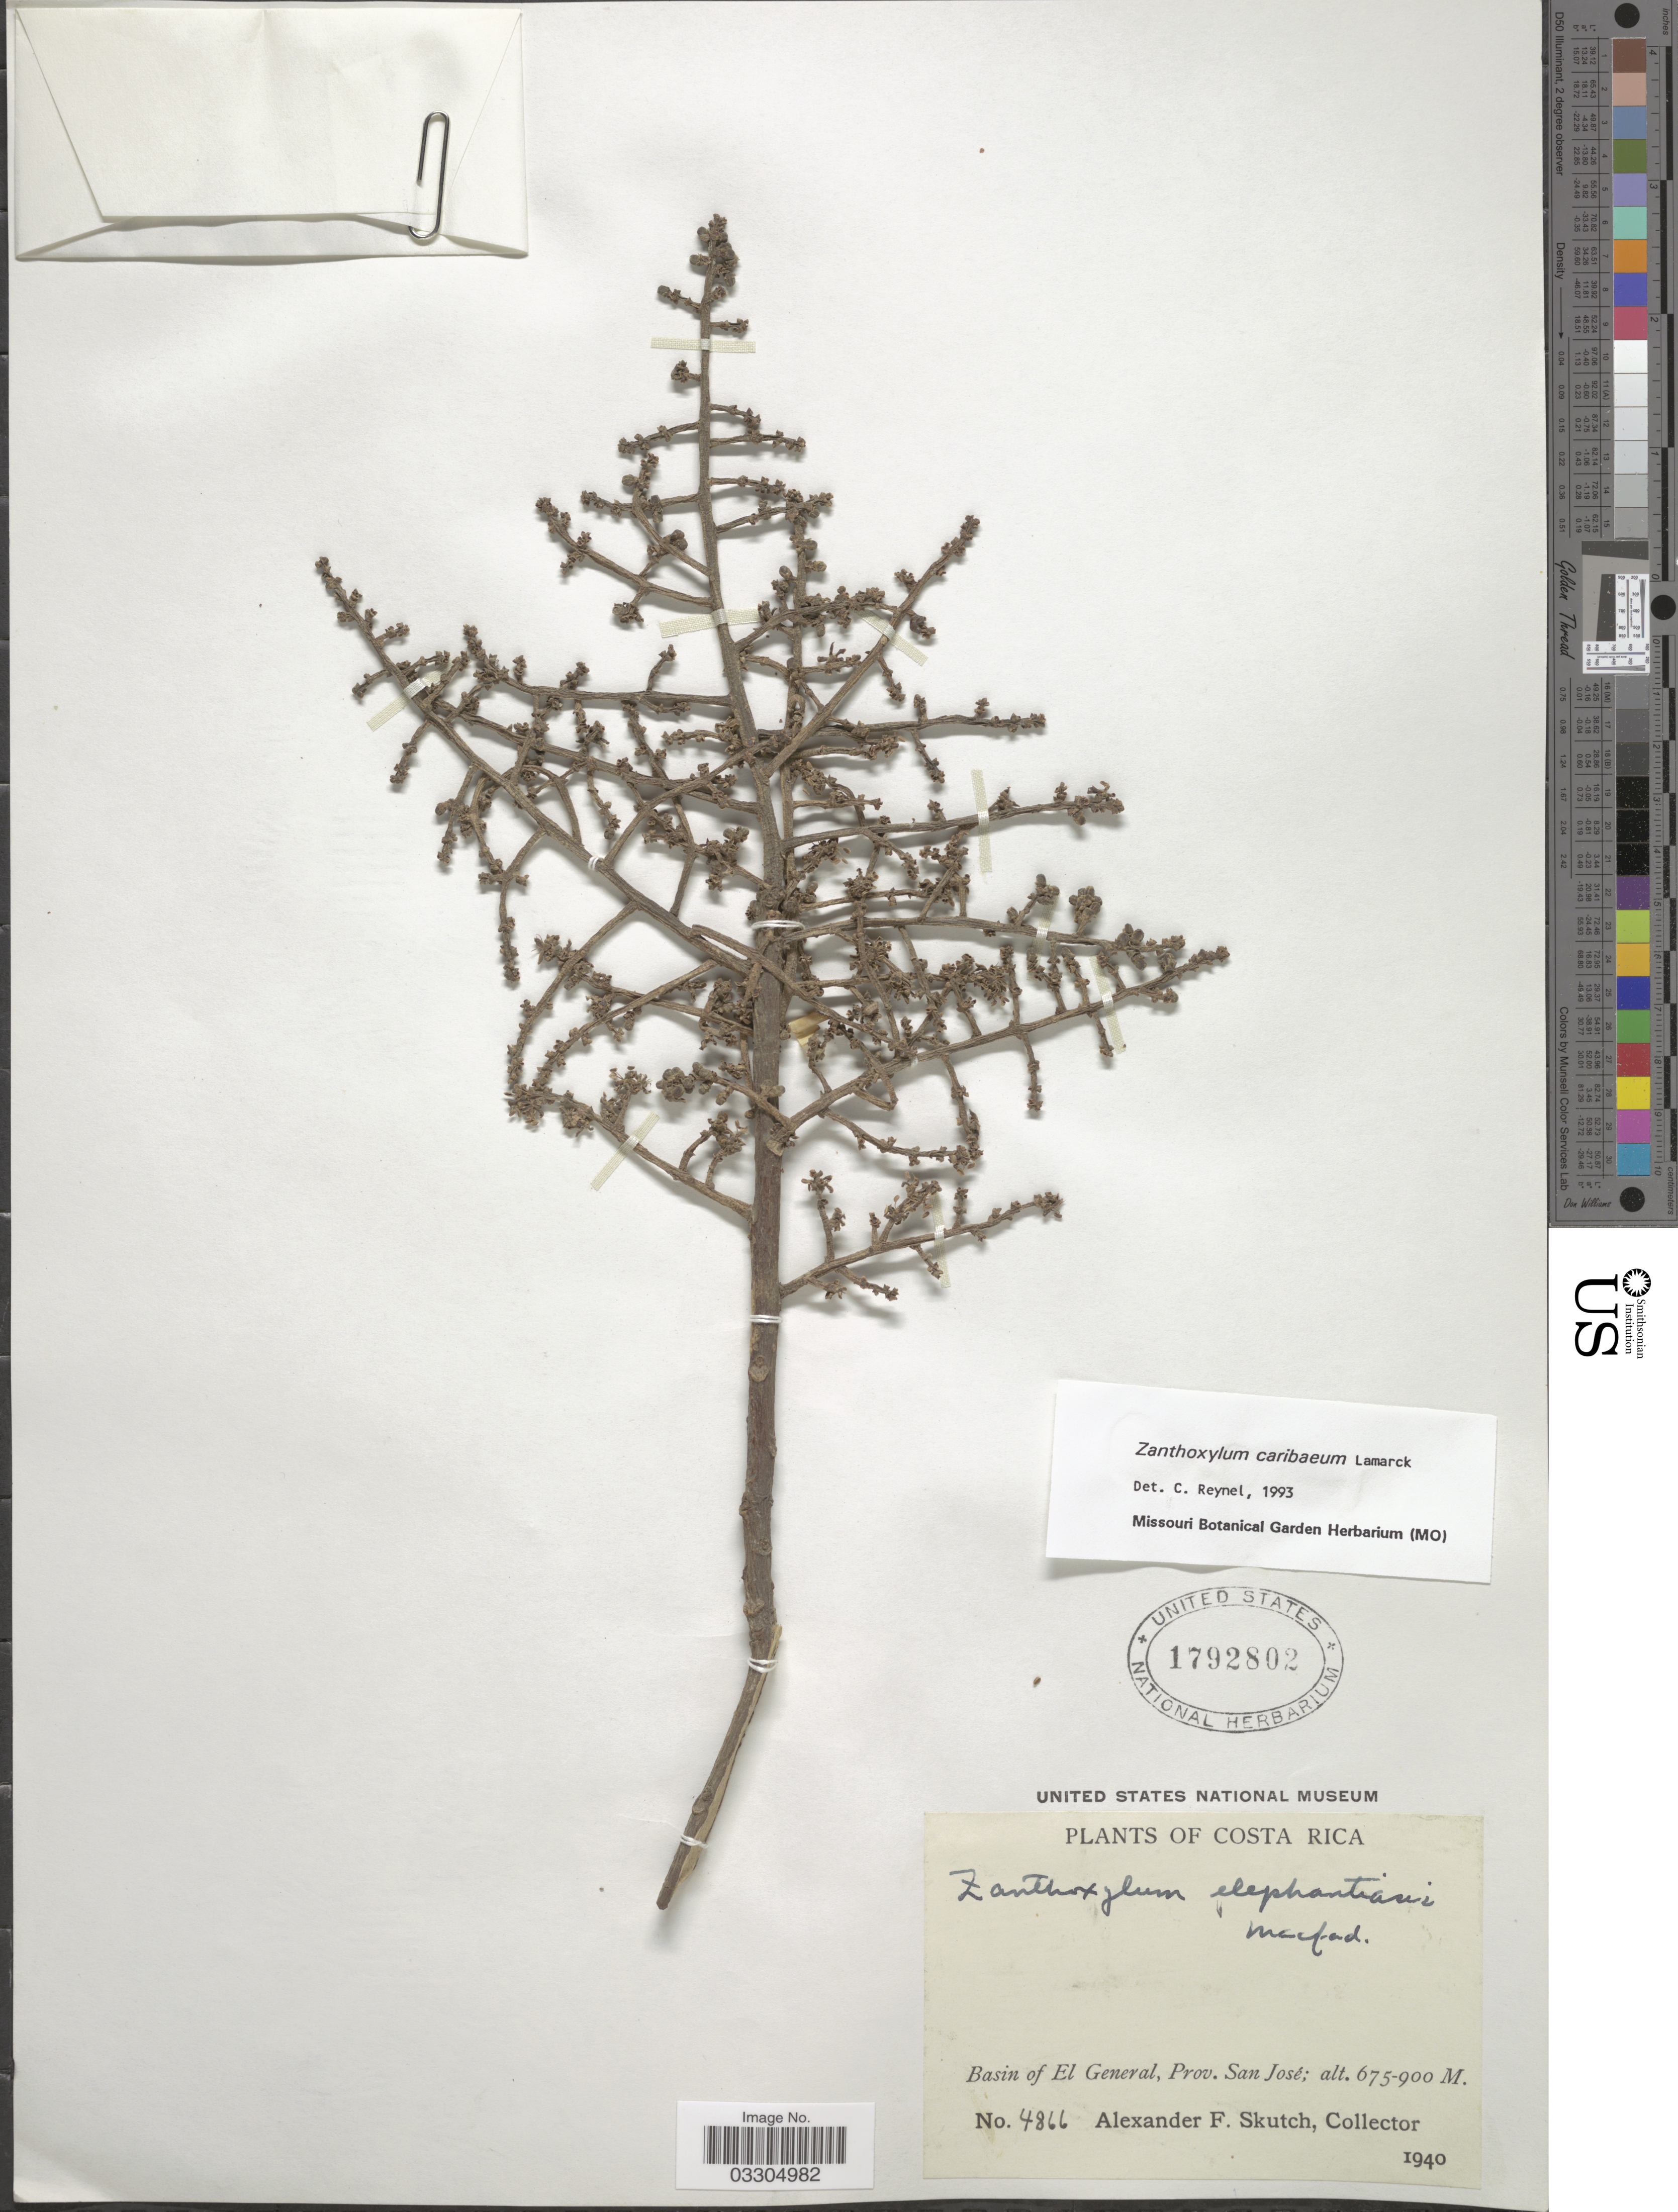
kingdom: Plantae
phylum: Tracheophyta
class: Magnoliopsida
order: Sapindales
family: Rutaceae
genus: Zanthoxylum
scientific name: Zanthoxylum caribaeum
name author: Lam.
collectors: A. F. Skutch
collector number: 4866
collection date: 1940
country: Costa Rica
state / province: San José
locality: Basin of El General.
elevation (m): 675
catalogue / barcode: US 1792802